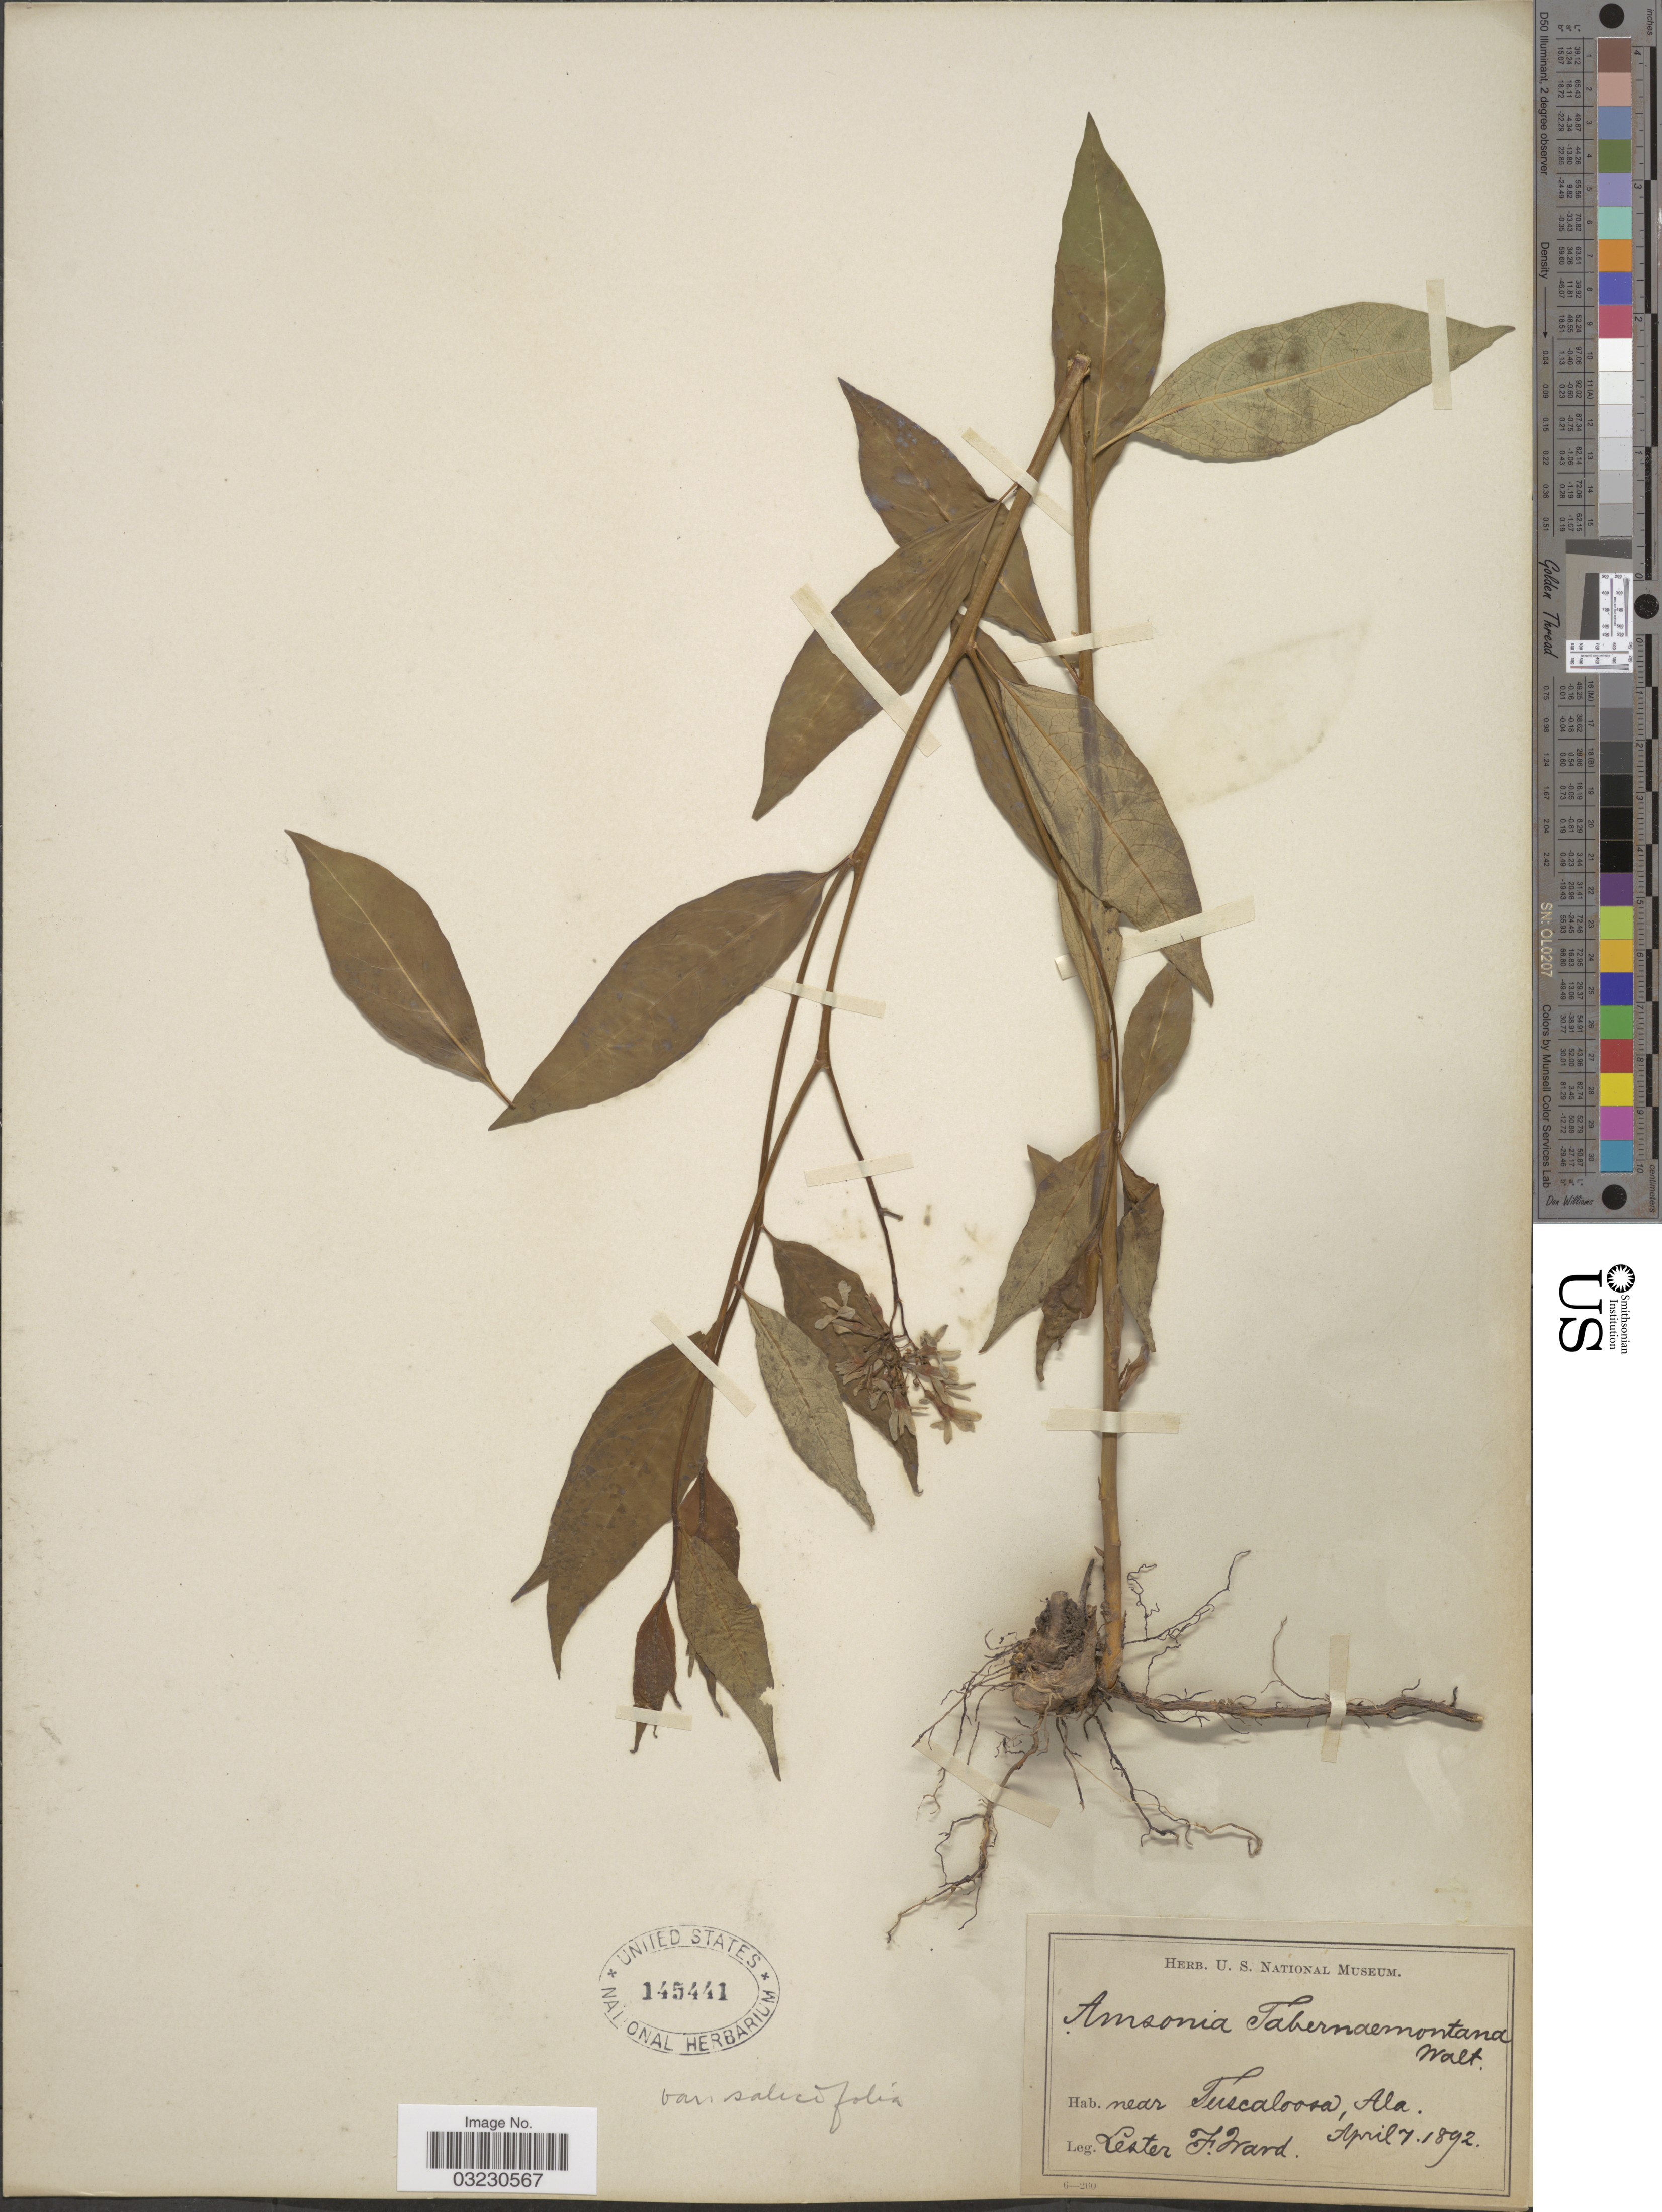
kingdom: Plantae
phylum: Tracheophyta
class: Magnoliopsida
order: Gentianales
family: Apocynaceae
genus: Amsonia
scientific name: Amsonia tabernaemontana var. salicifolia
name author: (Pursh) Woodson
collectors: L. F. Ward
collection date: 1892-04-07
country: United States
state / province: Alabama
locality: Near Tuscaloosa.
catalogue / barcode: US 145441